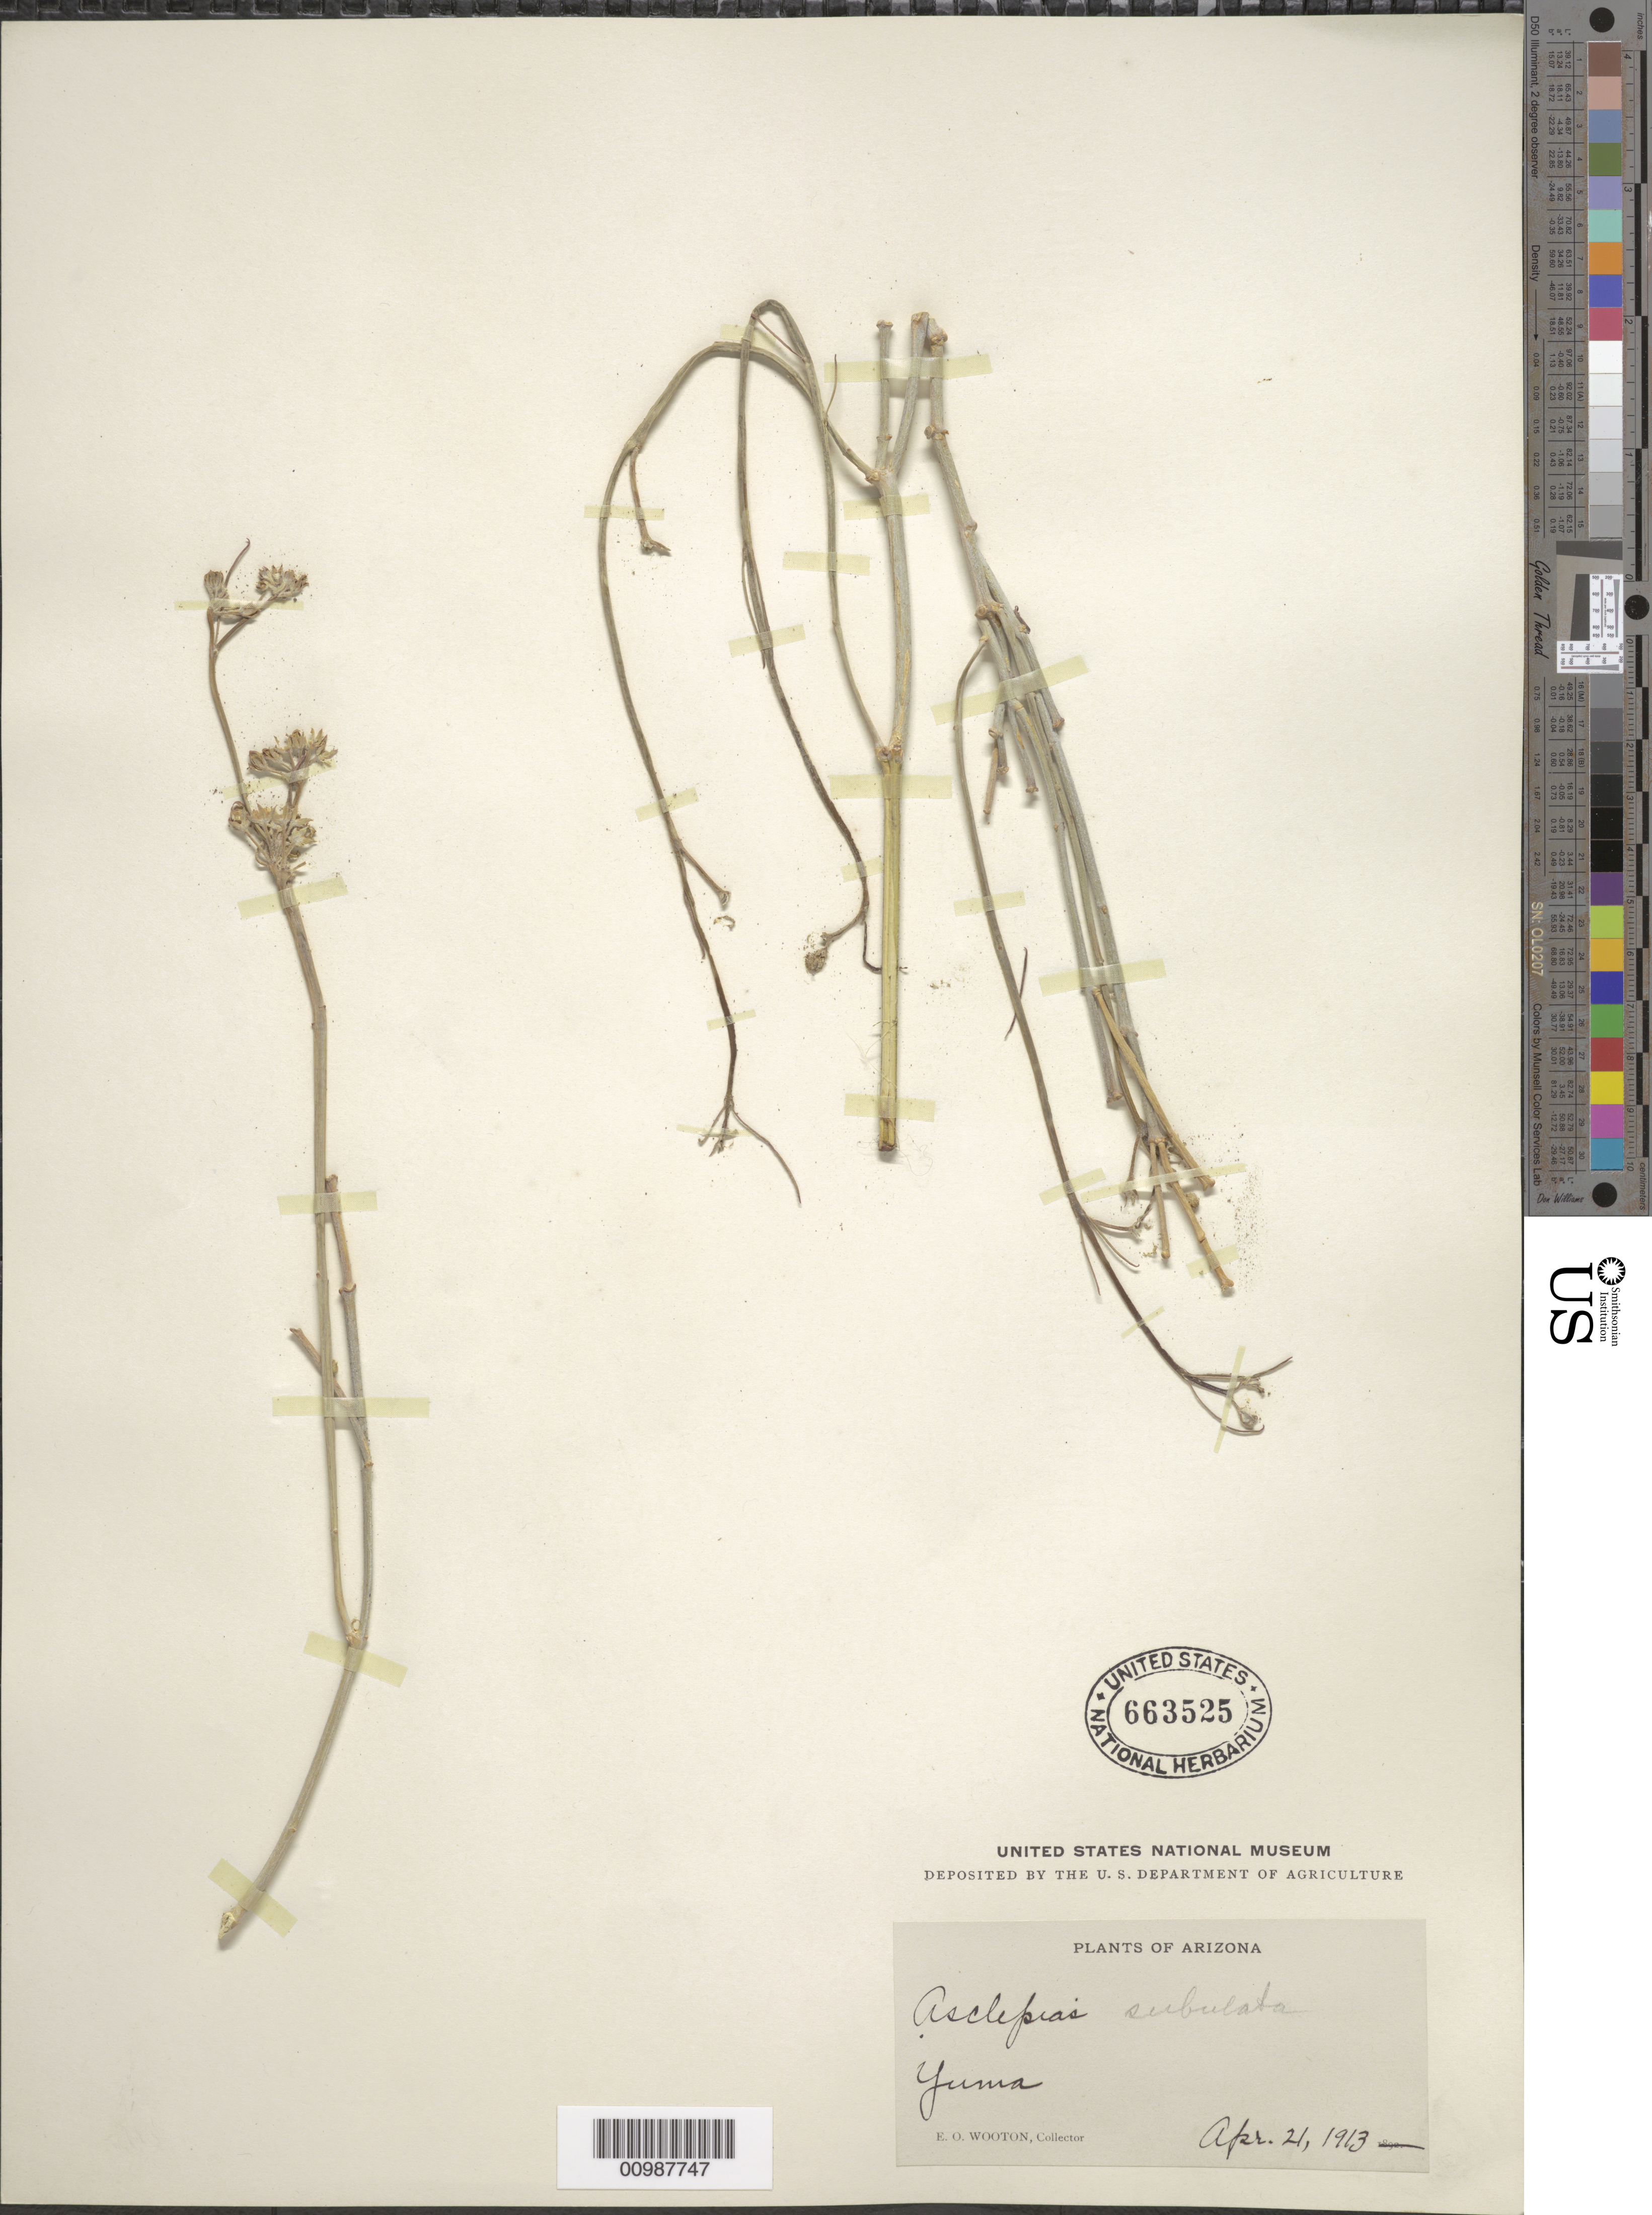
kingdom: Plantae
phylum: Tracheophyta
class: Magnoliopsida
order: Gentianales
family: Apocynaceae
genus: Asclepias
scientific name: Asclepias subulata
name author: Decne.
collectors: E. O. Wooton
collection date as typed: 21 Apr 1913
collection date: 1913-04-21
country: United States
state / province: Arizona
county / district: Yuma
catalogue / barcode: US 663525